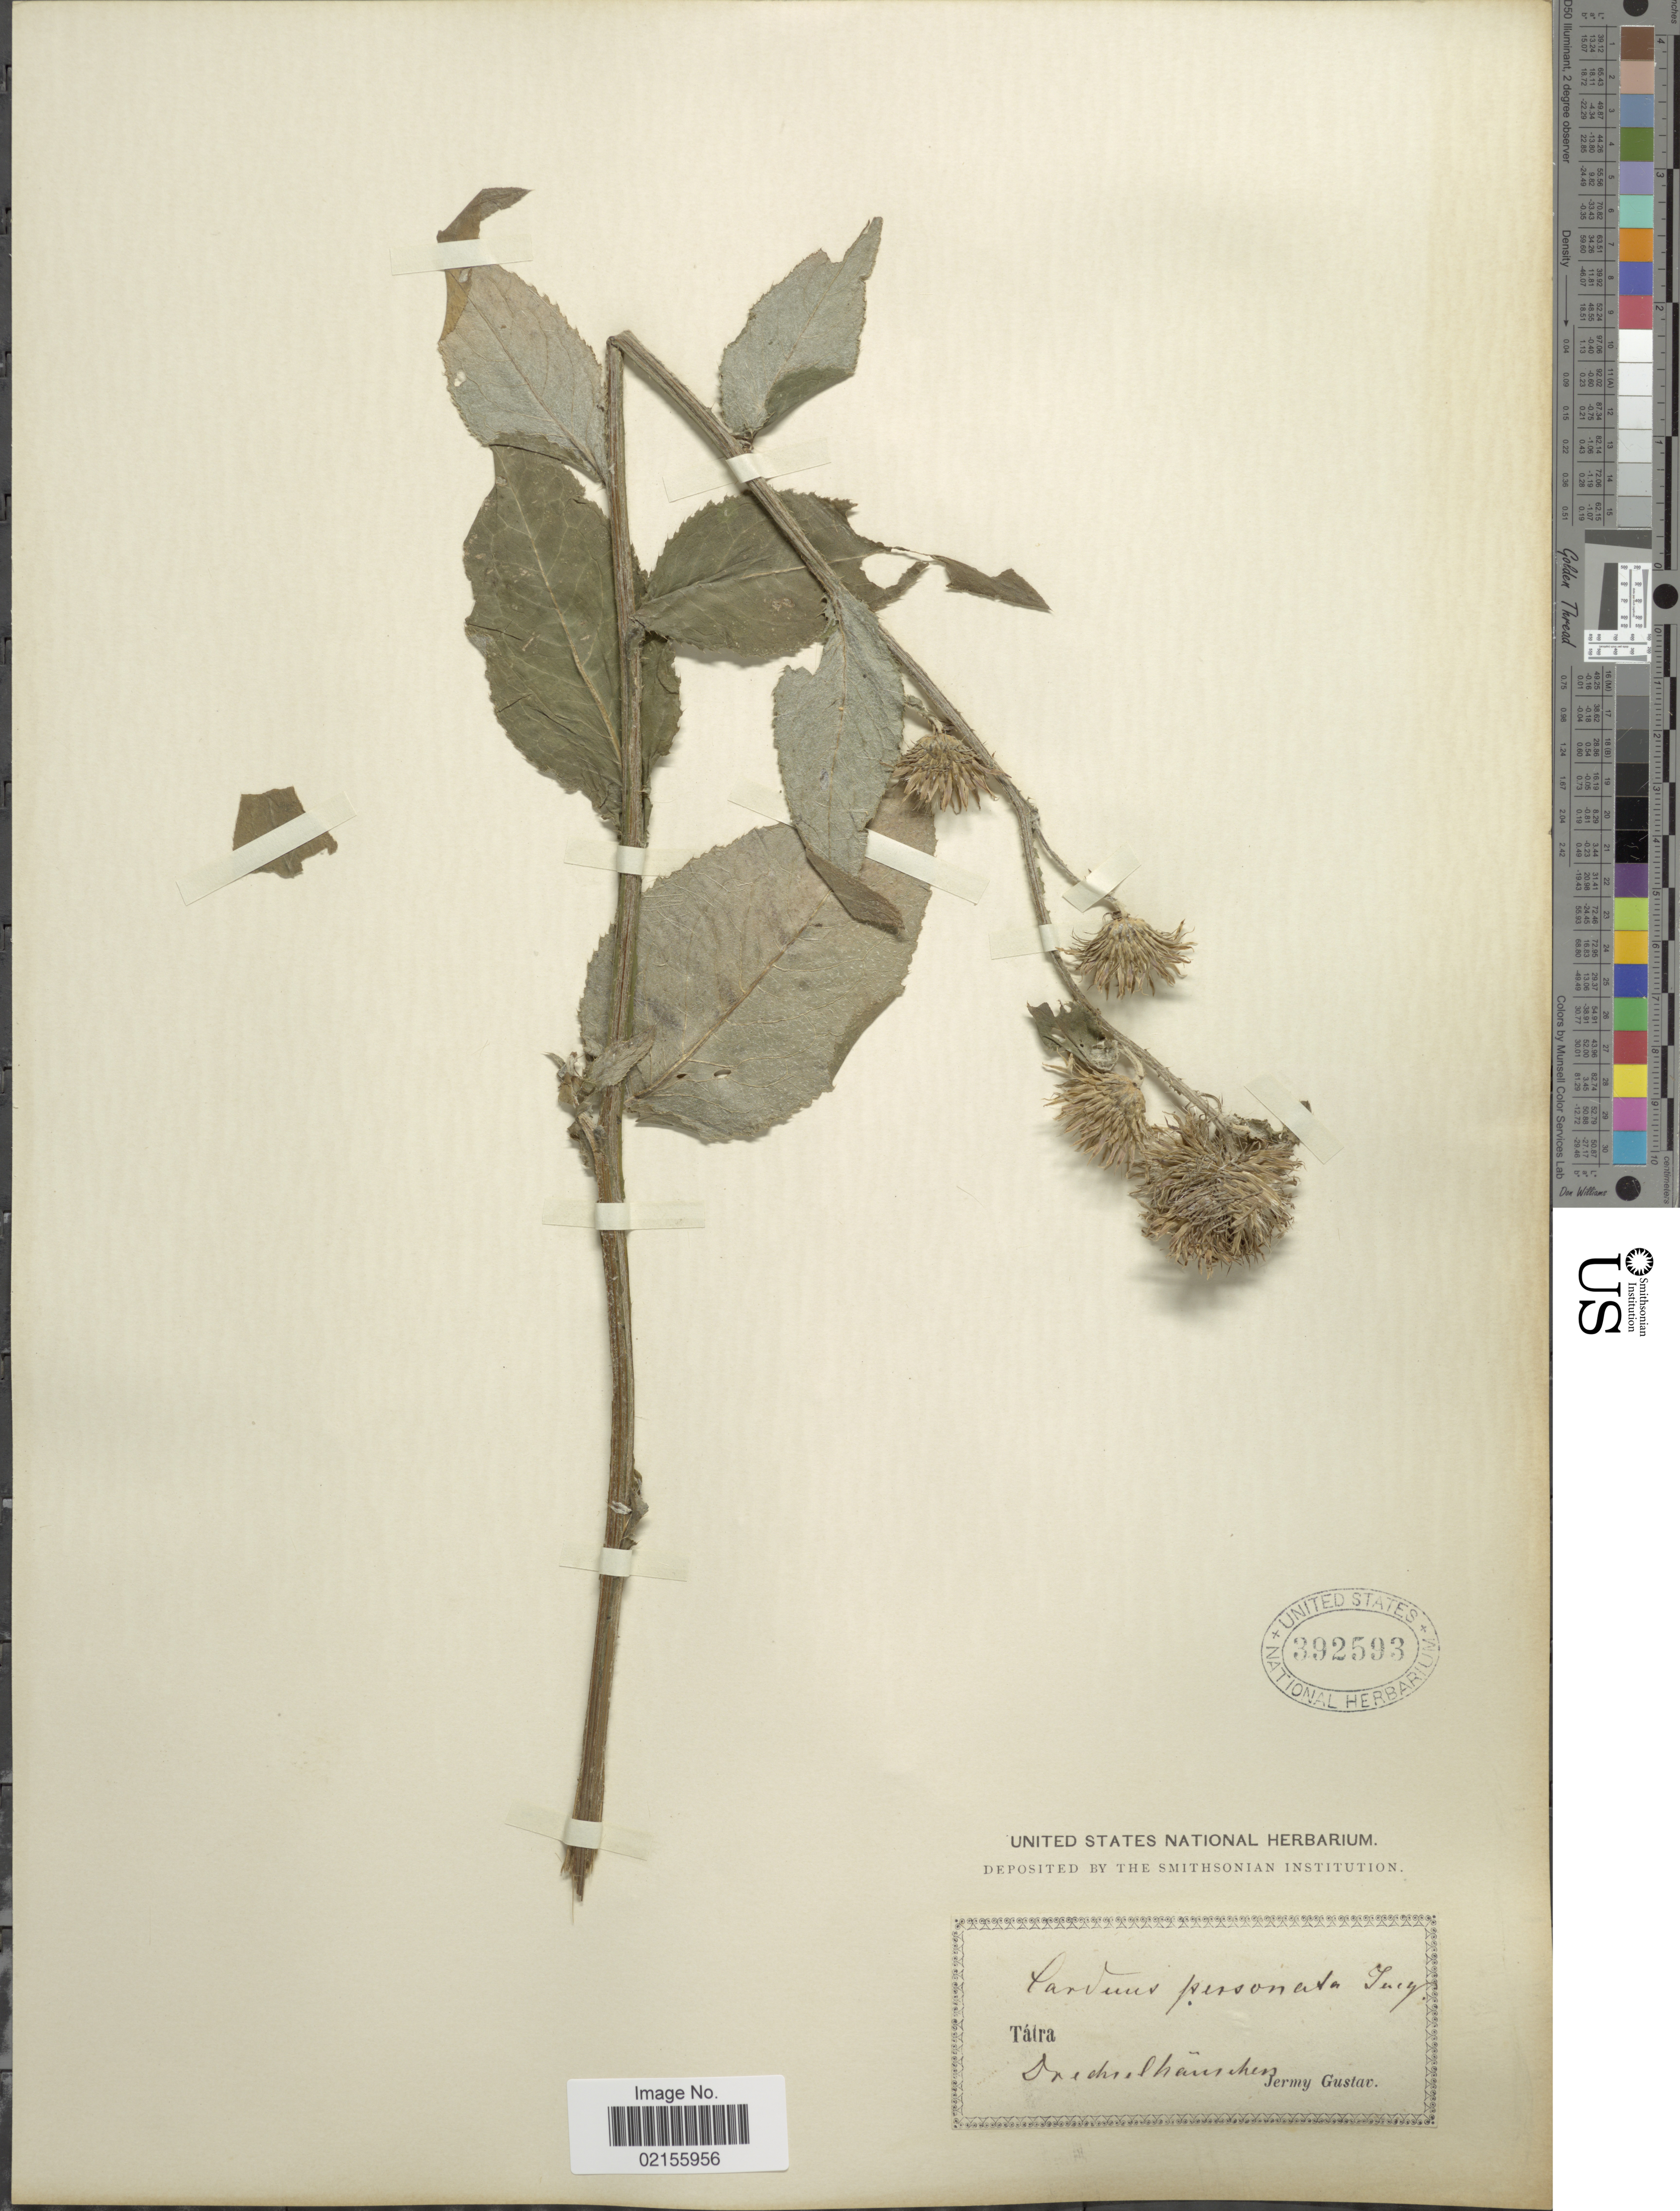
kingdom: Plantae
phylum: Tracheophyta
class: Magnoliopsida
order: Asterales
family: Asteraceae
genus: Carduus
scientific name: Carduus personata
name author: (L.) Jacq.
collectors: J. Gustav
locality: Tátra, [illegible text]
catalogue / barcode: US 392593